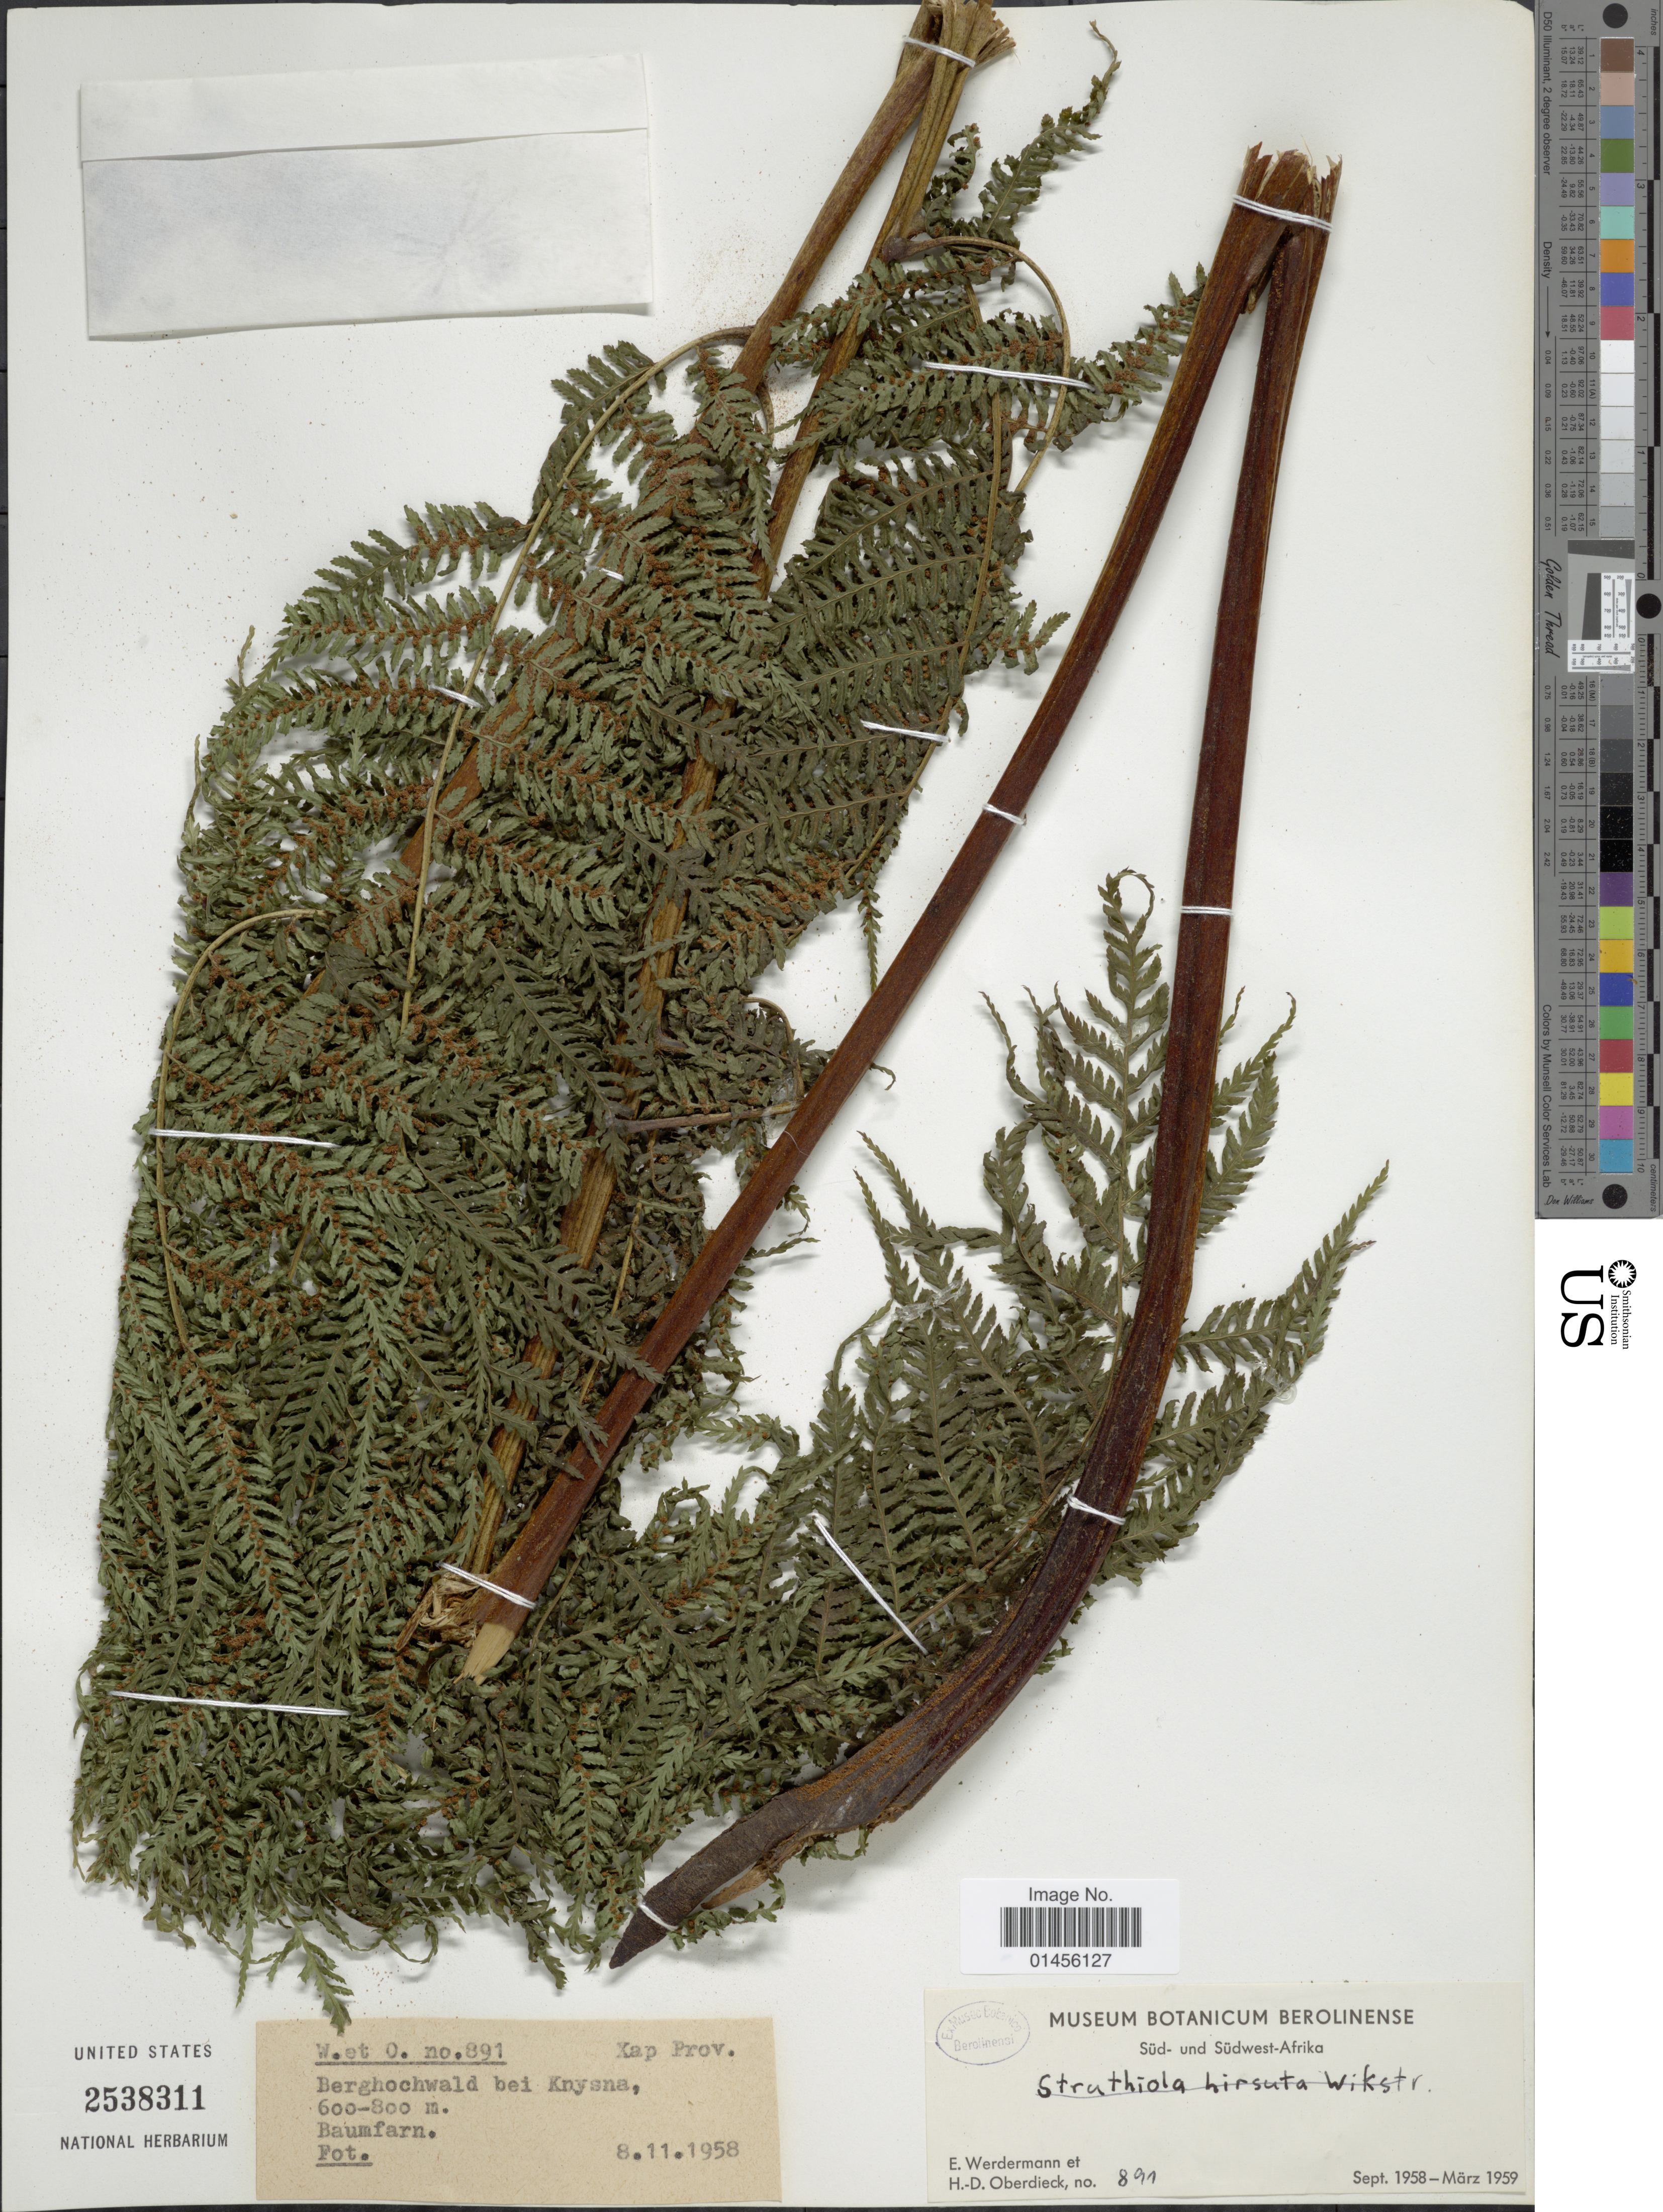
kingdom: Plantae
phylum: Tracheophyta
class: Polypodiopsida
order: Cyatheales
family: Cyatheaceae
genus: Alsophila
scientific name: Alsophila sp.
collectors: E. Werdermann & H. Oberdieck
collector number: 891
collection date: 1958-11-08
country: South Africa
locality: Süd- und Südwest-Afrika, Kap Prov. Berghochwald bei Knysna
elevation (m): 600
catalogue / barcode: US 2538311